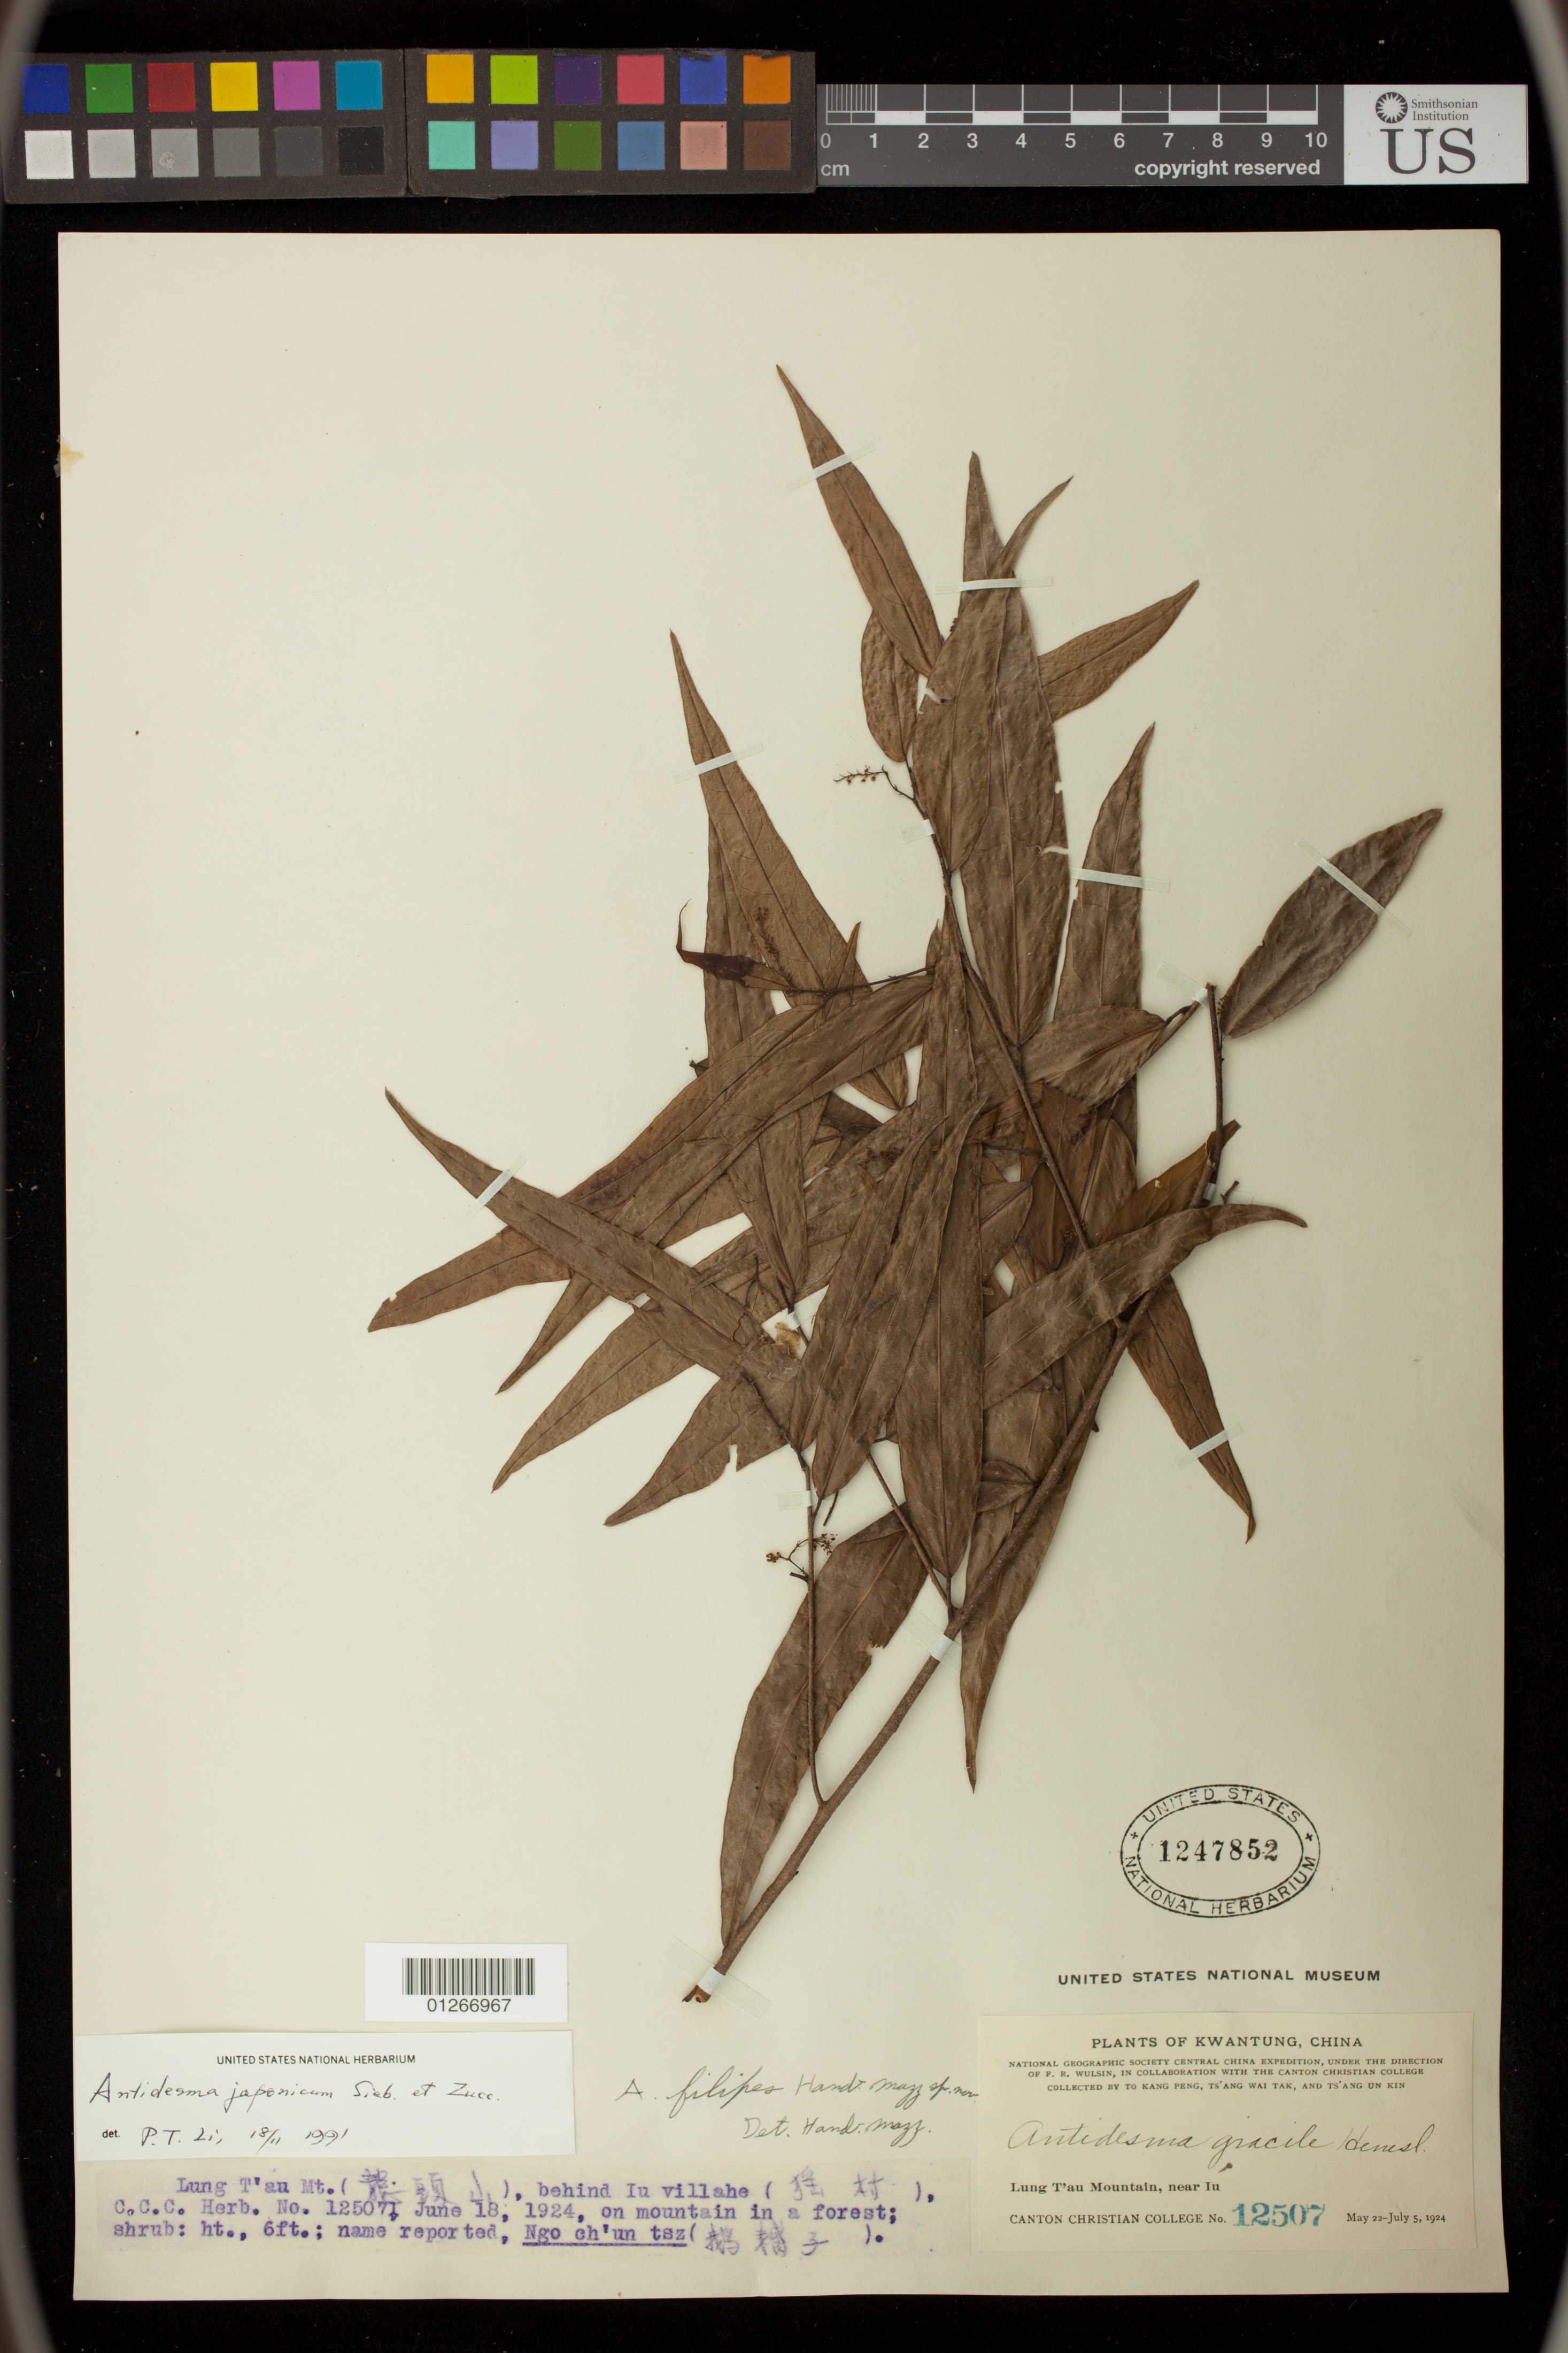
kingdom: Plantae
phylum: Tracheophyta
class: Magnoliopsida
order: Malpighiales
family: Phyllanthaceae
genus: Antidesma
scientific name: Antidesma japonicum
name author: Siebert & Zucc.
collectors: P. Kang, W. T. Tsang & U. K. Tsang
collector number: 12507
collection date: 1924-06-18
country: China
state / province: Guangdong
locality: Lung T'au Mountain, behind Iu village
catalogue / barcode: US 1247852